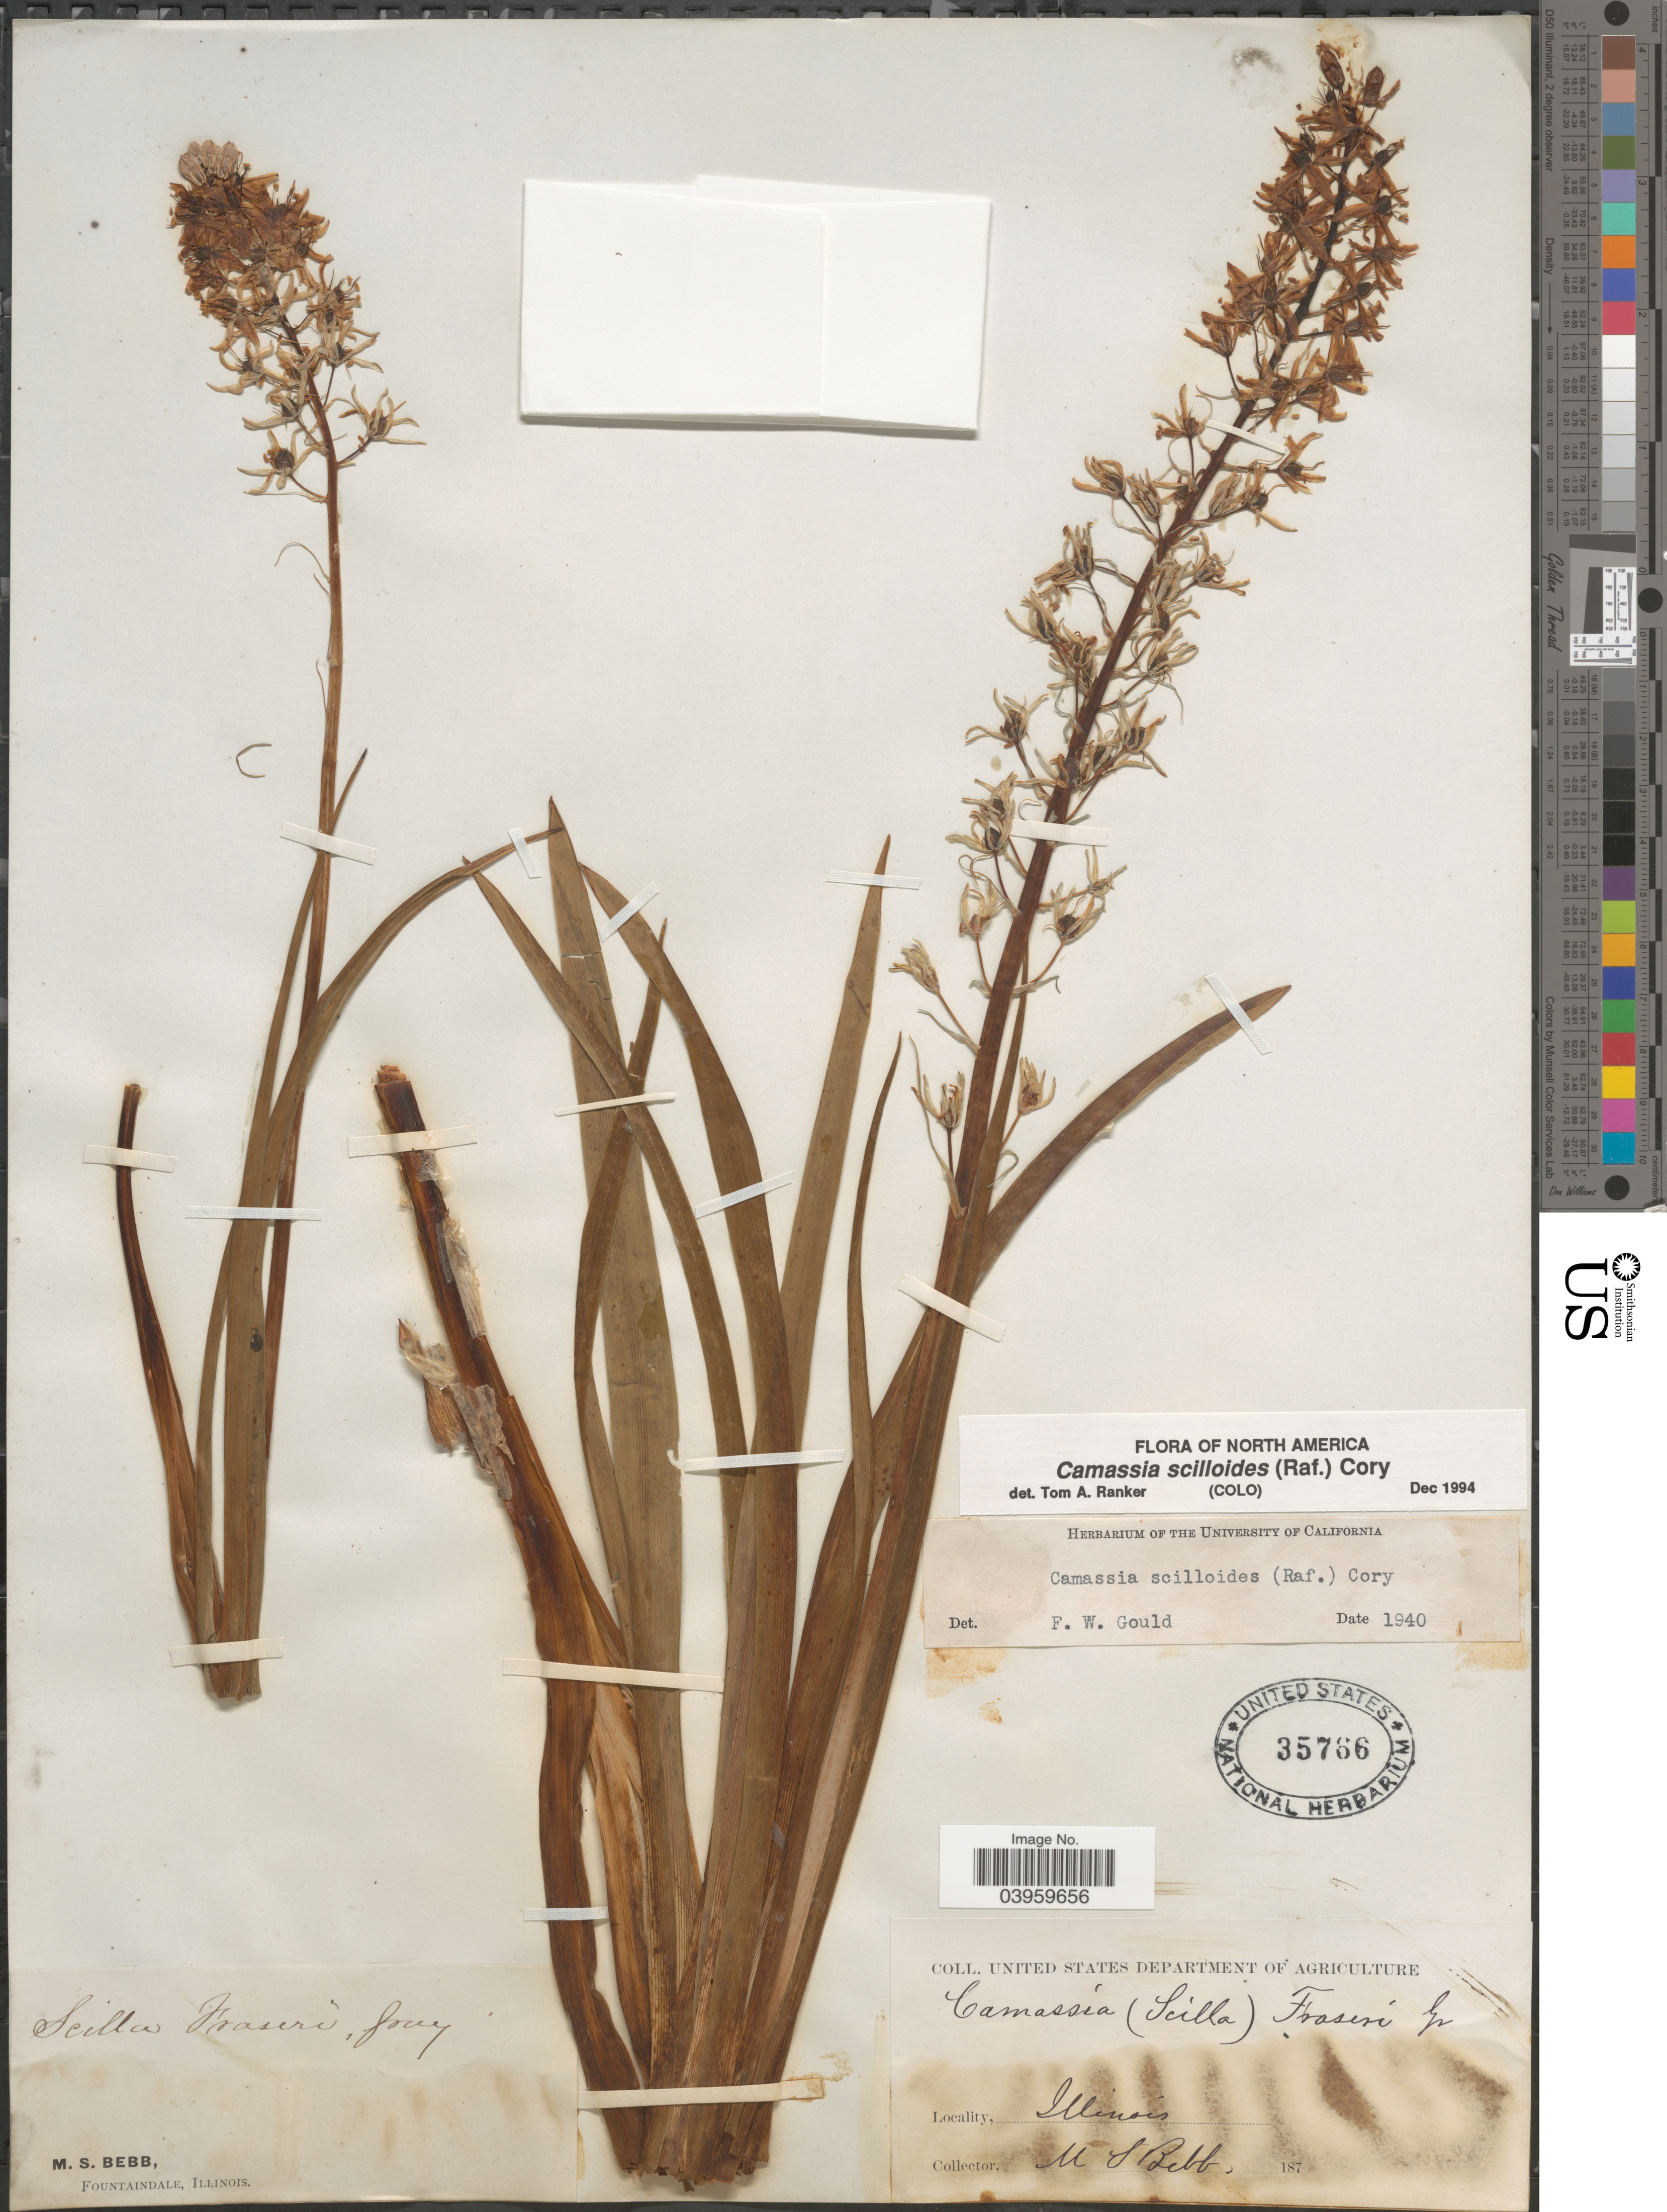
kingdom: Plantae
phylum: Tracheophyta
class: Liliopsida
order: Asparagales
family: Asparagaceae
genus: Camassia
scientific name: Camassia scilloides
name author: (Raf.) Cory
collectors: M. Bebb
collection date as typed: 187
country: United States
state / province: Illinois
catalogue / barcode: US 35766